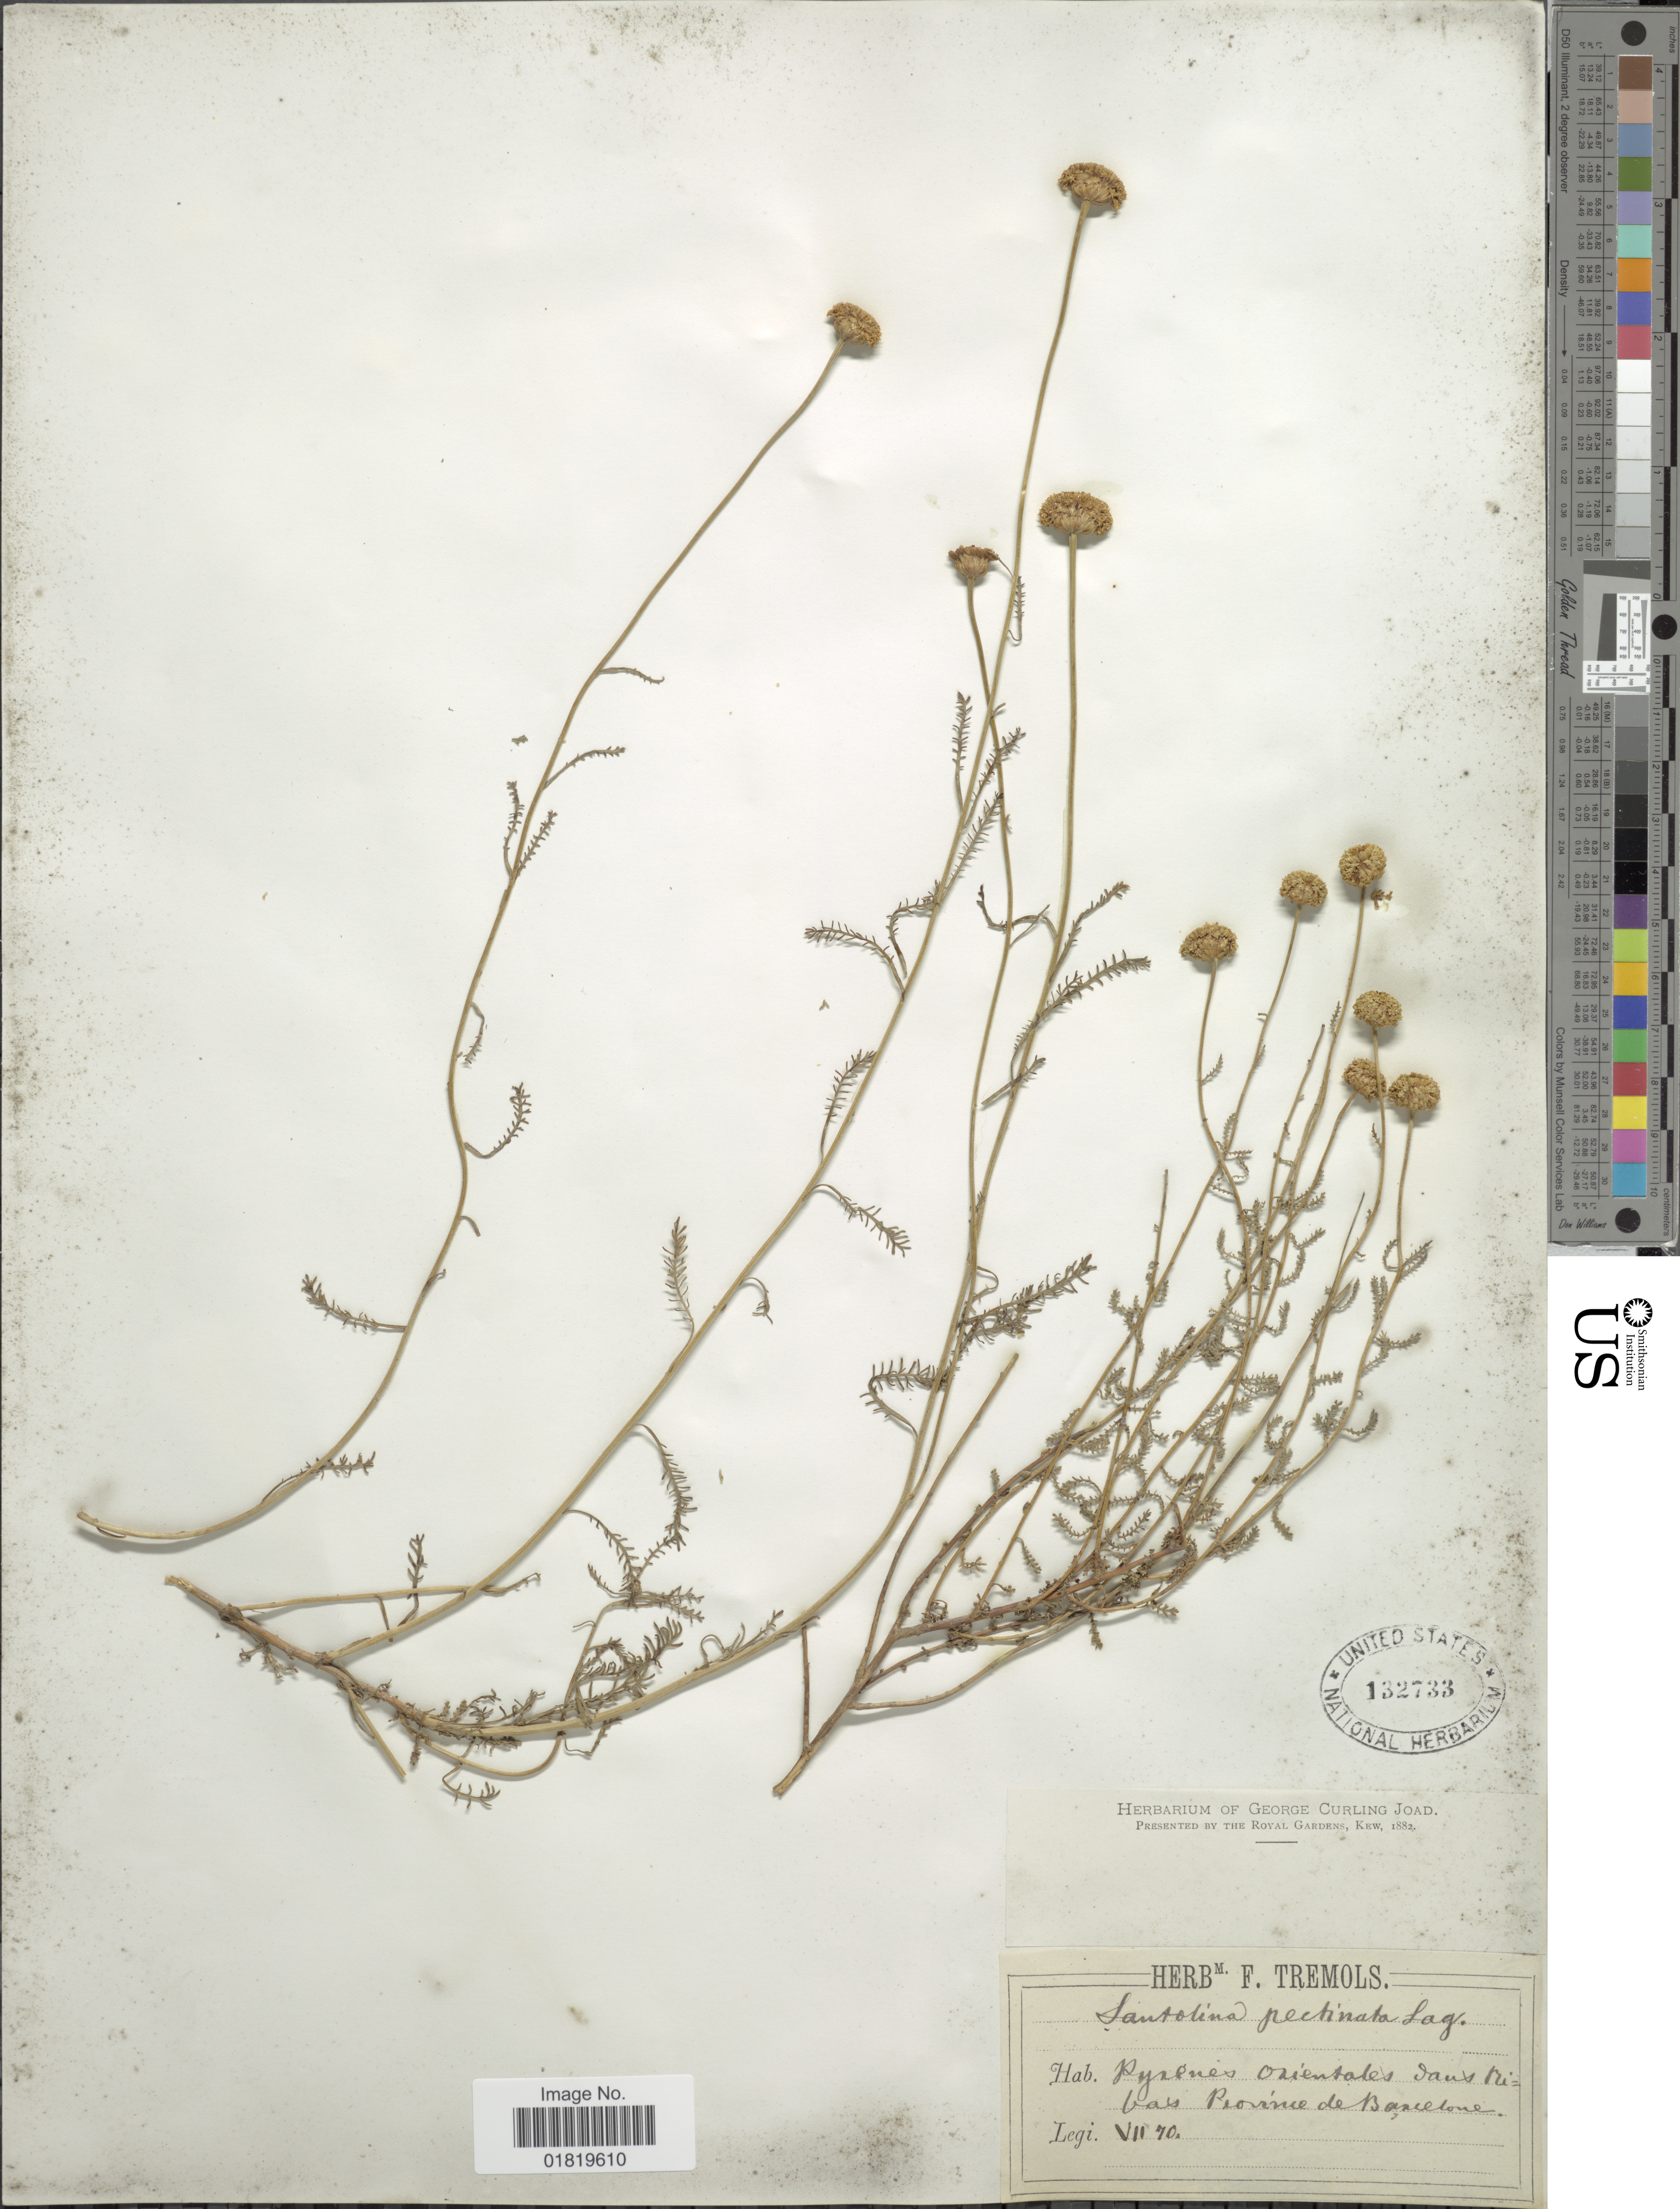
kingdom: Plantae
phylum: Tracheophyta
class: Magnoliopsida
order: Asterales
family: Asteraceae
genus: Santolina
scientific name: Santolina pectinata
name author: Lag.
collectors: ex Herb. F. Tremols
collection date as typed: Transcribed d/m/y: /7/70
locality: Pyrenes Orientales vaux mi, vas Province de Barcelone [interpreted]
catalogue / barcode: US 132733